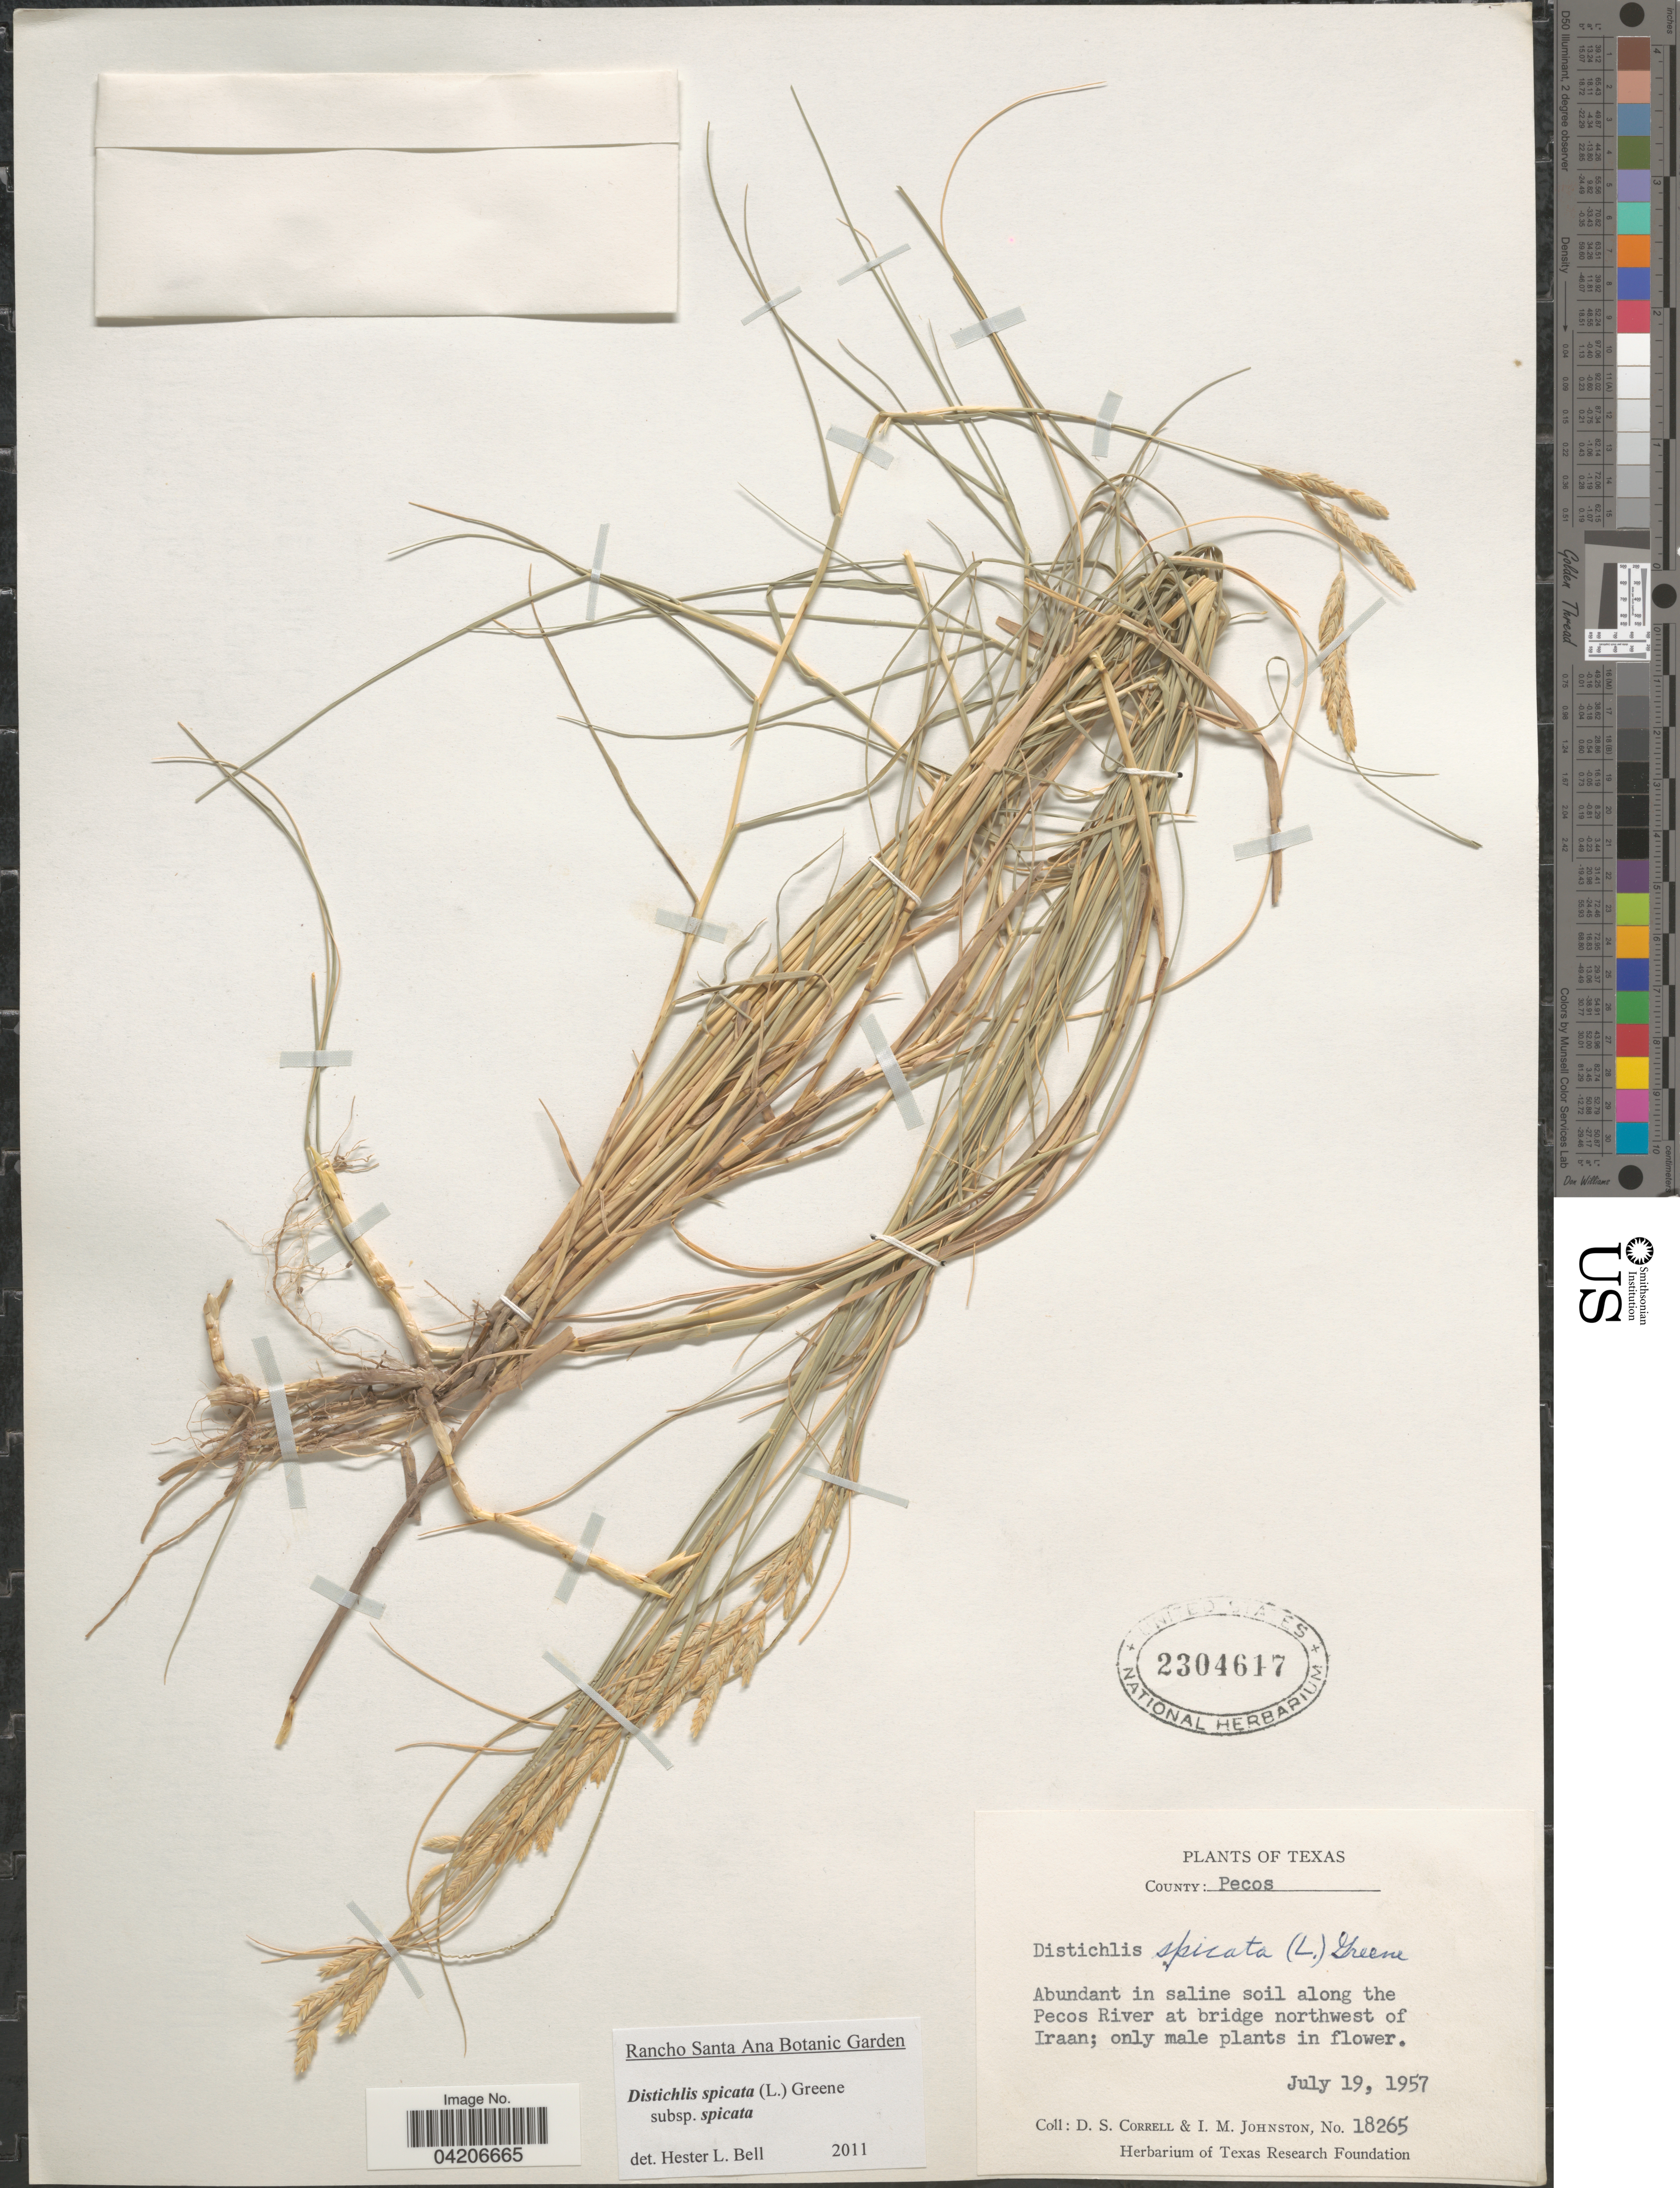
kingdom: Plantae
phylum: Tracheophyta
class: Liliopsida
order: Poales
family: Poaceae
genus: Distichlis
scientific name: Distichlis spicata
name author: (L.) Greene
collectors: D. S. Correll & I.M. Johnston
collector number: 18265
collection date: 1957-07-19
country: United States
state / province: Texas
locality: County: Pecos. Along the Pecos River at bridge northwest of Iraan.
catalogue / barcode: US 2304617